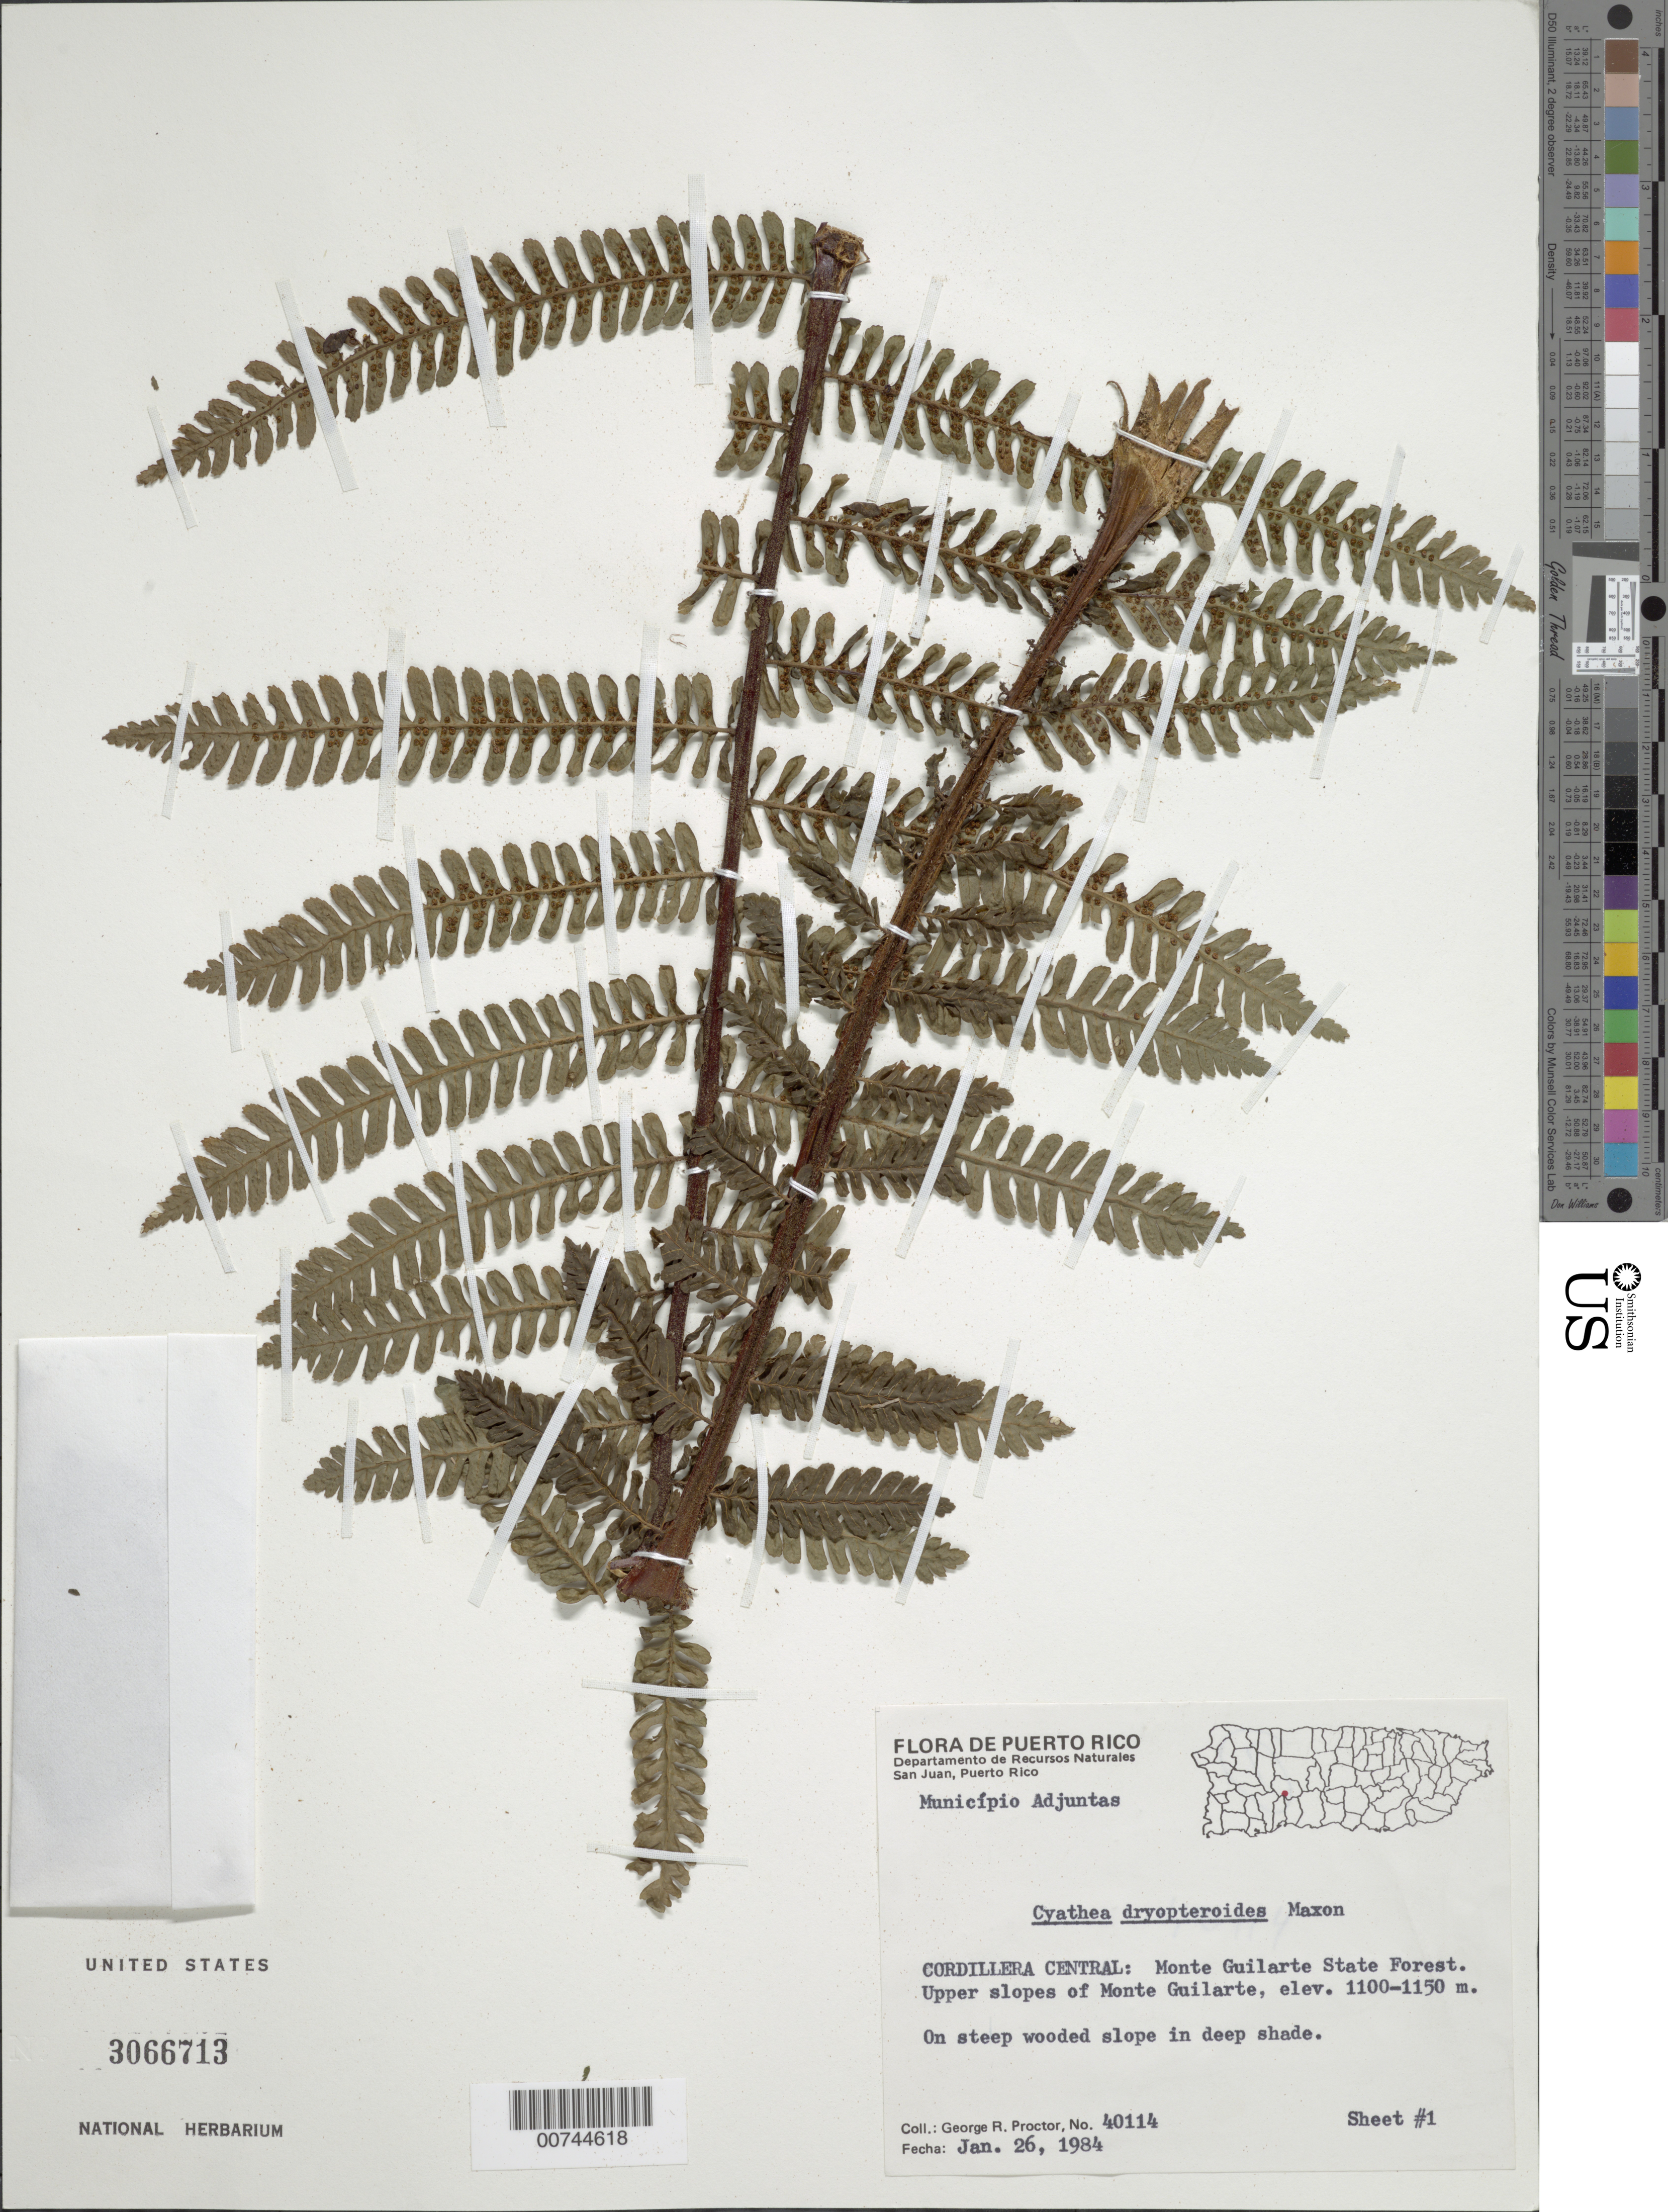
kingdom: Plantae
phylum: Tracheophyta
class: Polypodiopsida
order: Cyatheales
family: Cyatheaceae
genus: Alsophila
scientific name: Alsophila dryopteroides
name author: (Maxon) R.M. Tryon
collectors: G. R. Proctor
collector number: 40114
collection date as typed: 26 Jan 1984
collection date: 1984-01-26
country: Puerto Rico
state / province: Adjuntas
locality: Cordillera Central: Monte Guilarte State Forest. Upper slopes of Monte Guilarte. Municipio Adjuntas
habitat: On steep wooded slope in deep shade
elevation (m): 1100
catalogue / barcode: US 3066713